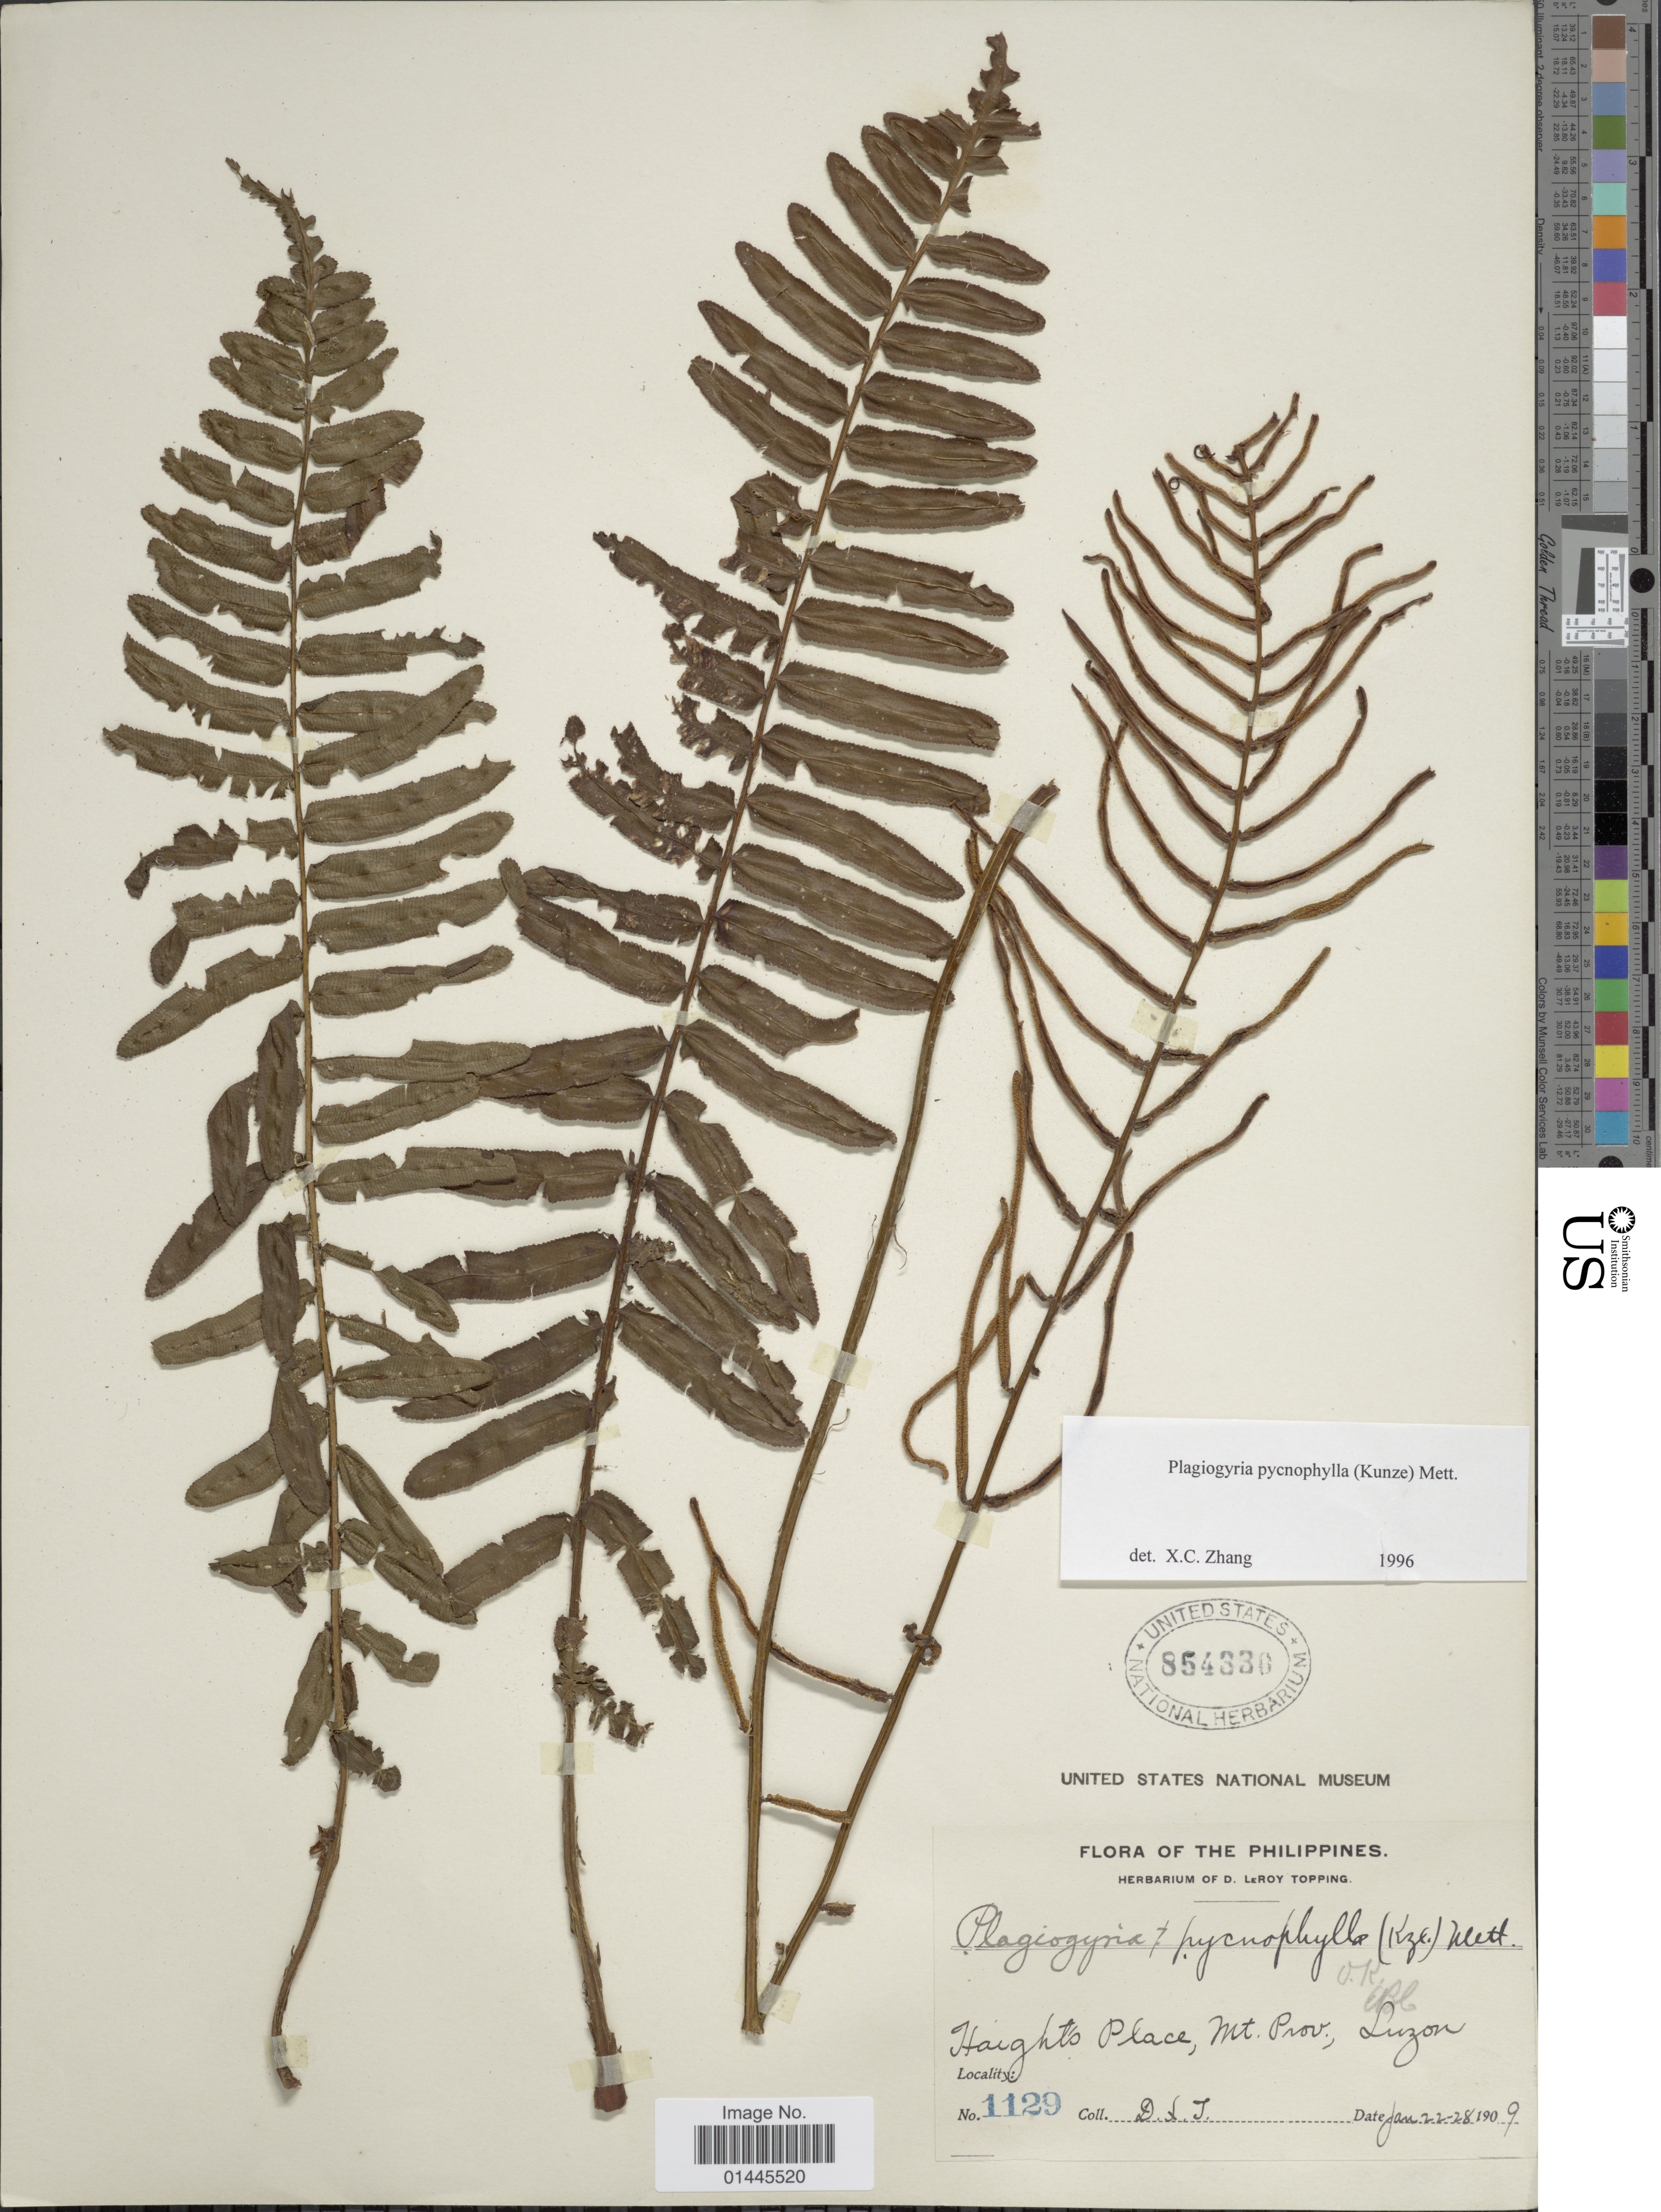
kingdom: Plantae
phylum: Tracheophyta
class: Polypodiopsida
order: Cyatheales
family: Plagiogyriaceae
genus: Plagiogyria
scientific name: Plagiogyria pycnophylla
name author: (Kunze) Mett.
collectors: D. L. Topping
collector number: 1129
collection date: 1909-01-22/1909-01-28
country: Philippines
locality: Haights Place, Mt. Prov., Luzon.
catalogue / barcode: US 854330